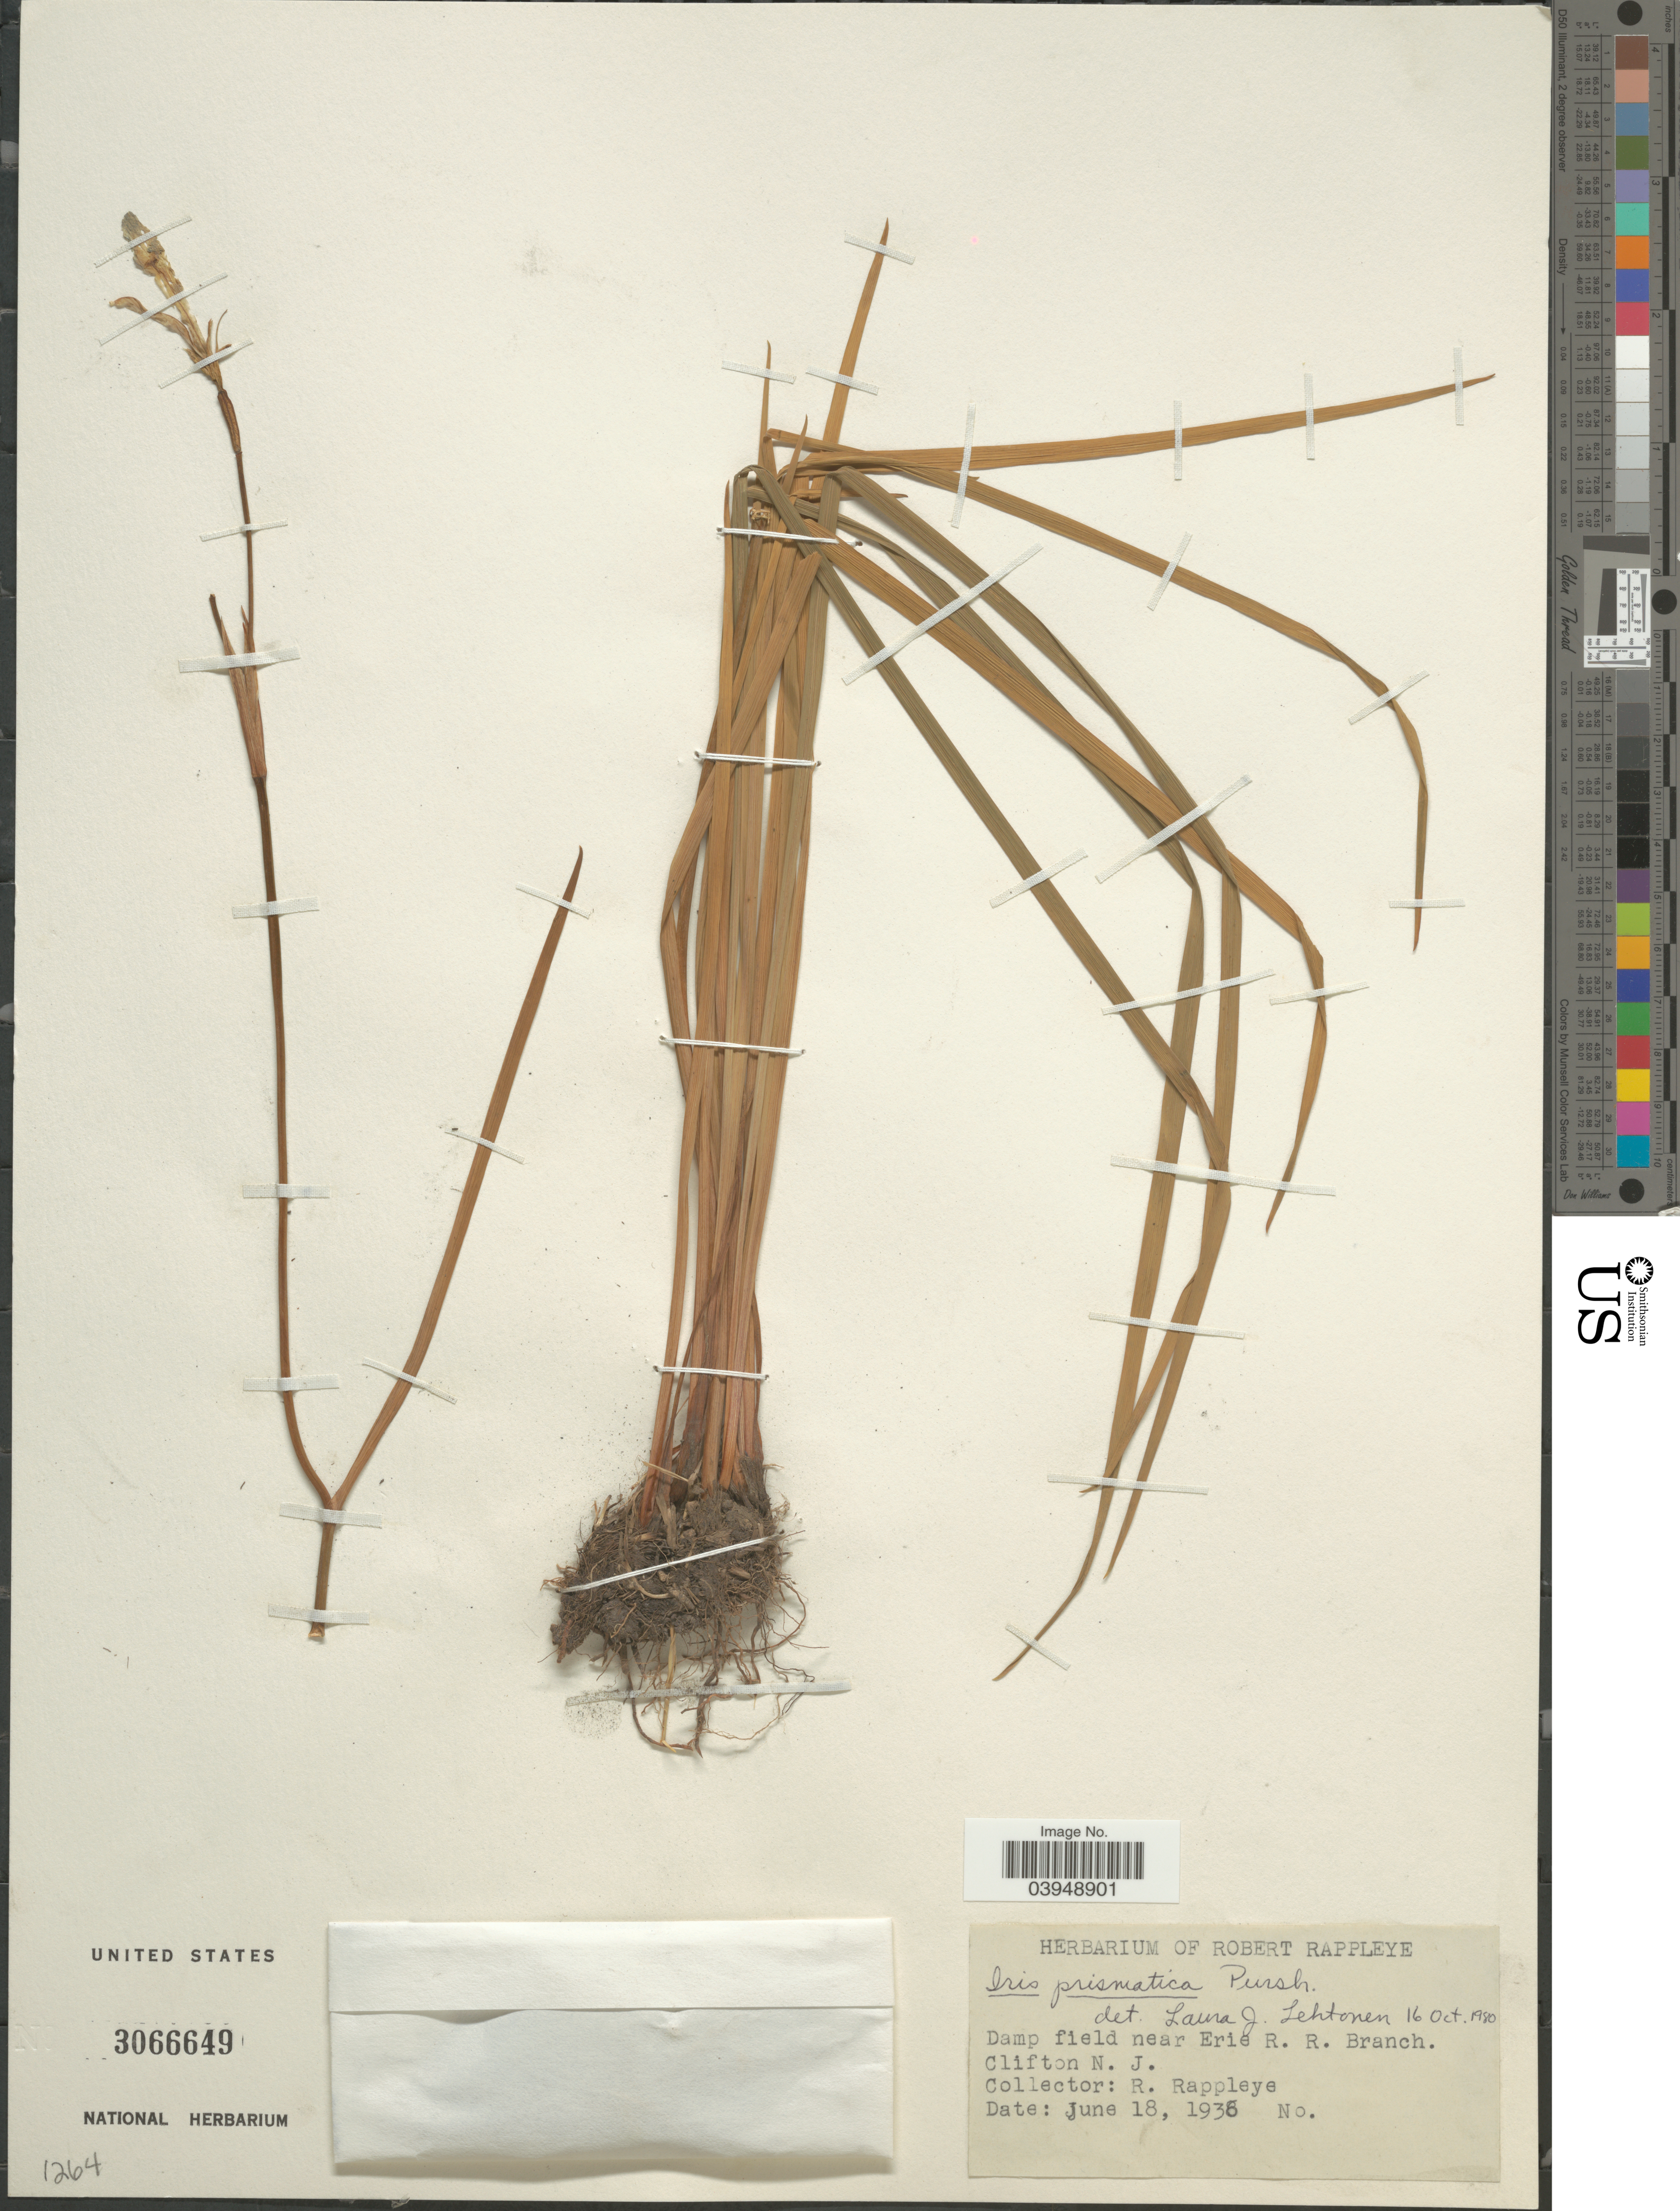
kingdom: Plantae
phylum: Tracheophyta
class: Liliopsida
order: Asparagales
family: Iridaceae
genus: Iris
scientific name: Iris prismatica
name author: Pursh ex Ker Gawl.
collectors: R. Rappleye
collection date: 1936-06-18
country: United States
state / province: New Jersey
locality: Damp field near Erie R. R. Branch. Clifton. N.J.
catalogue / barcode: US 3066649